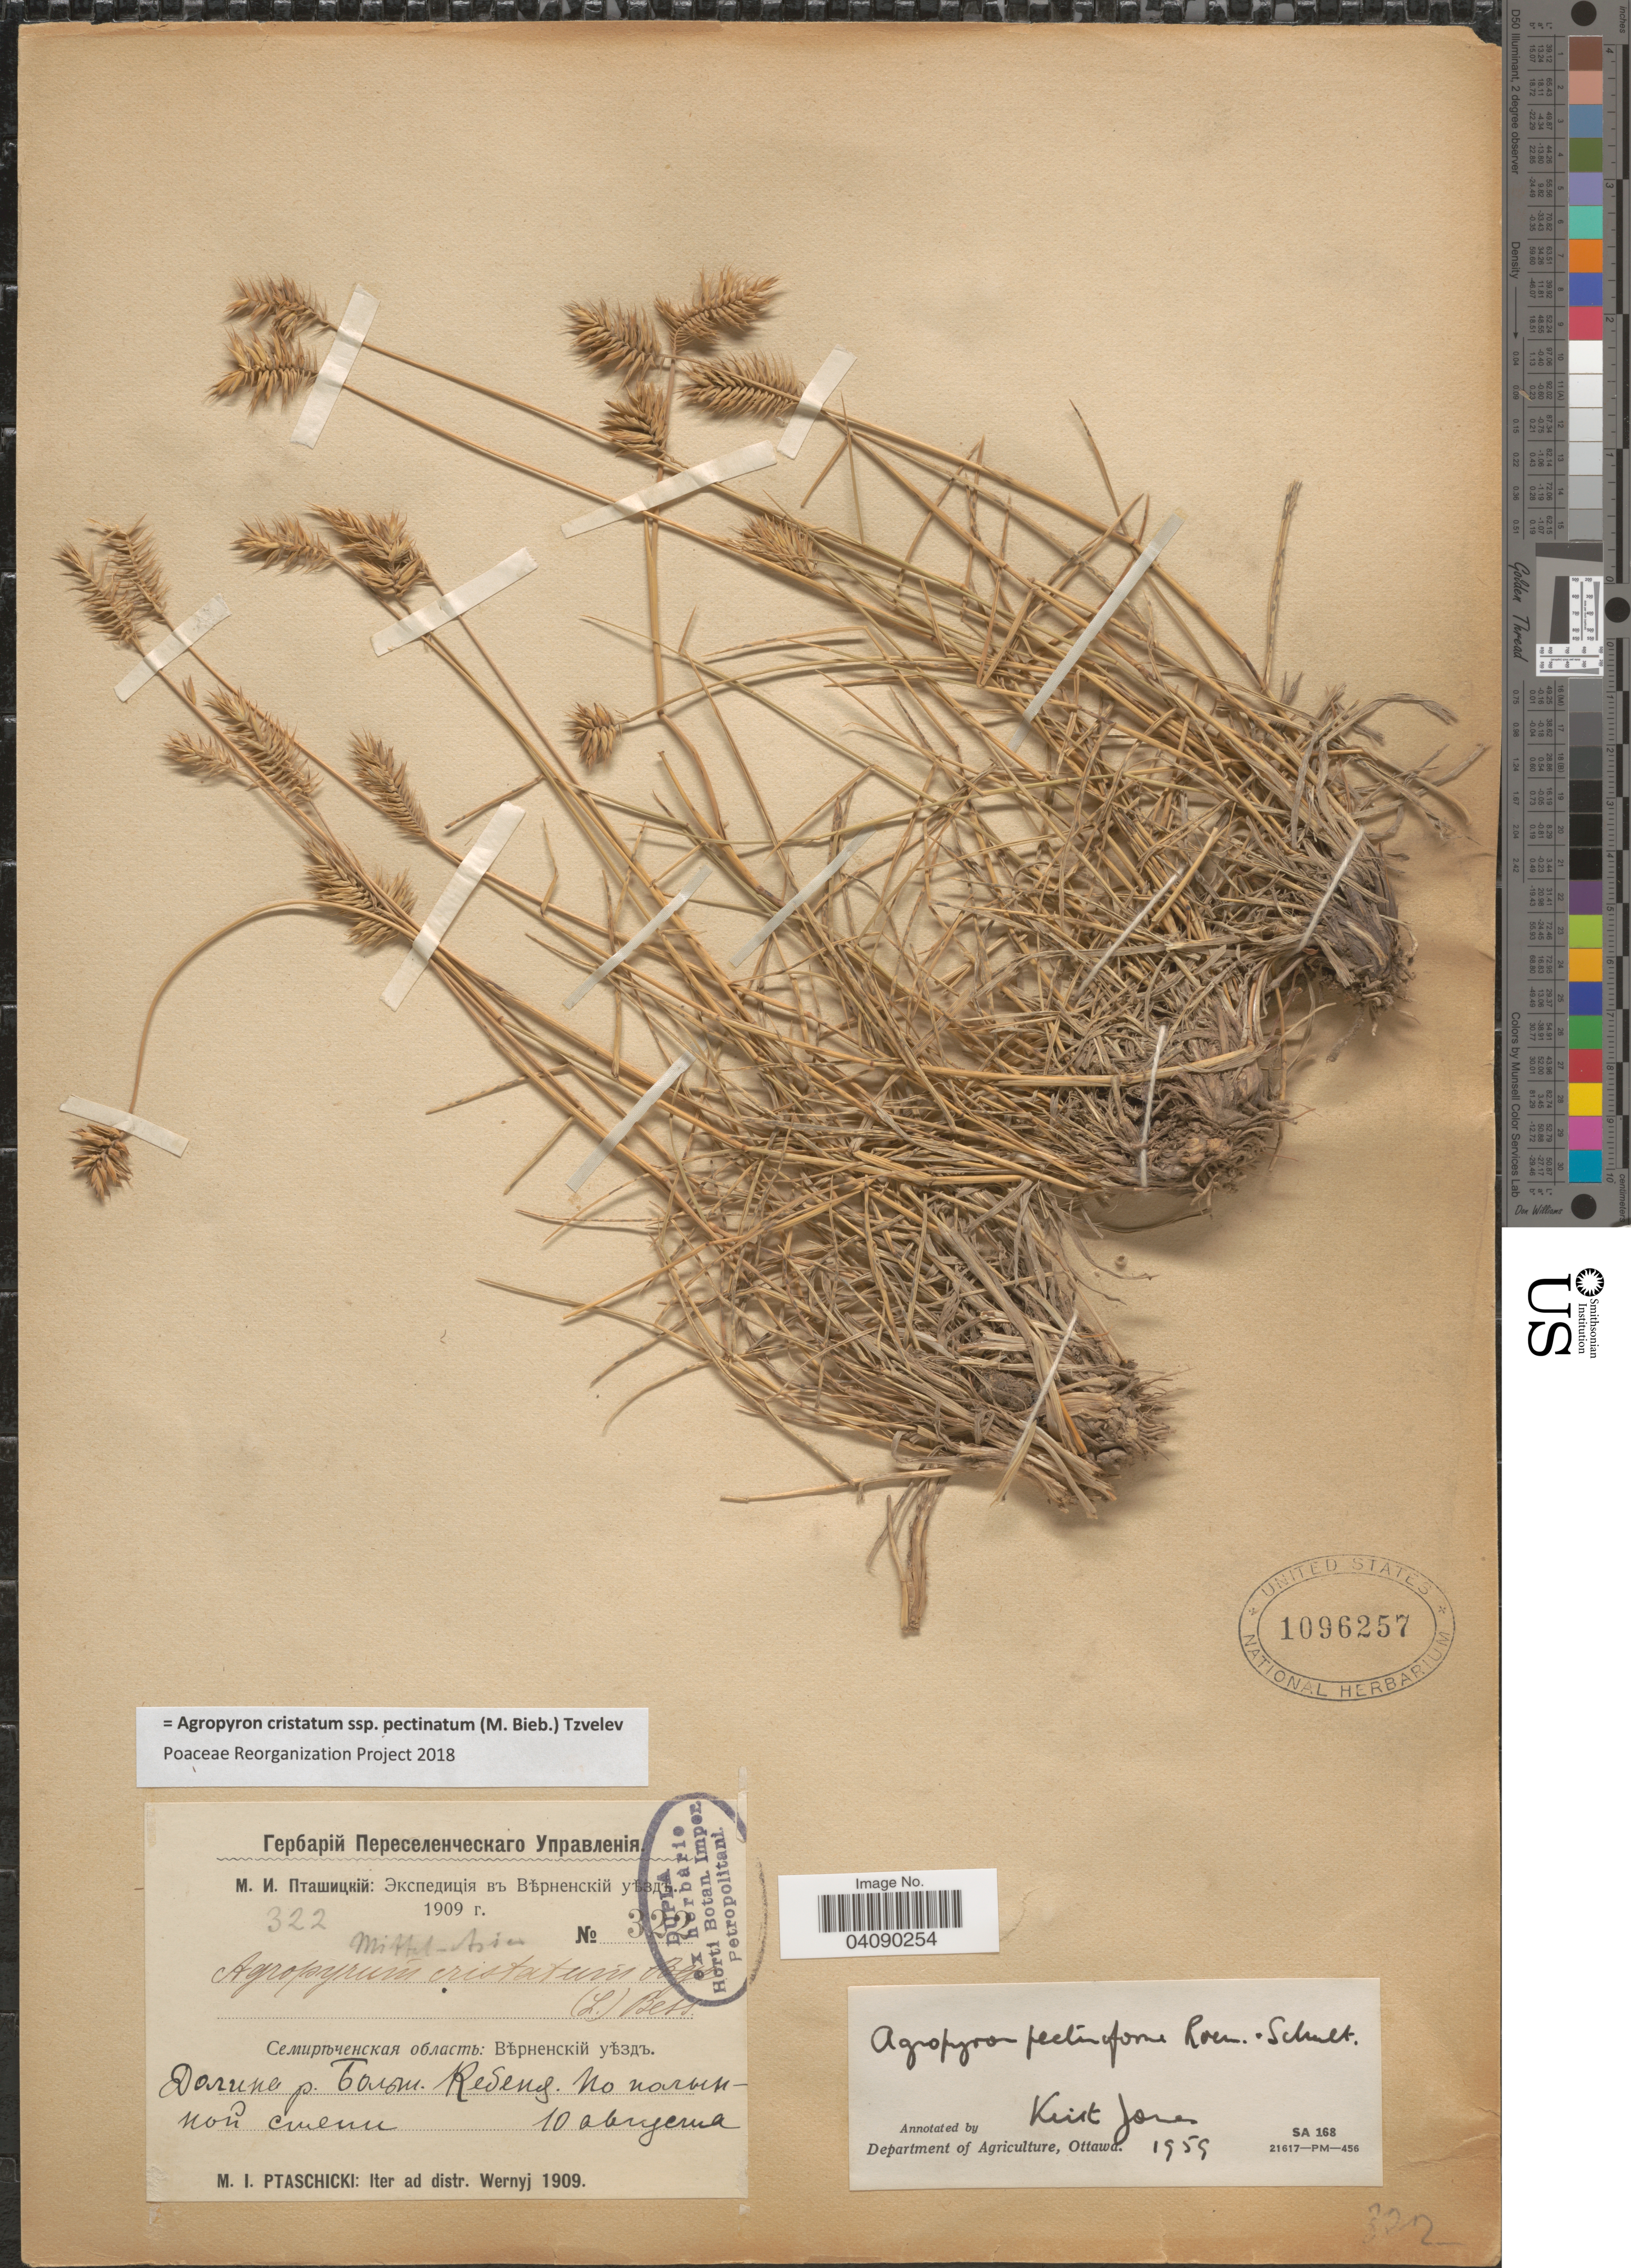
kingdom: Plantae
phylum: Tracheophyta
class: Liliopsida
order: Poales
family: Poaceae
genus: Agropyron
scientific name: Agropyron cristatum subsp. pectinatum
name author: (M. Bieb.) Tzvelev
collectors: M. Ptaschicki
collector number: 322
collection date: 1909-08-10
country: Kazakhstan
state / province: Almaty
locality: Iter ad distr. Wernyj. Valley of river Bolshoy Keben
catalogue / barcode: US 1096257